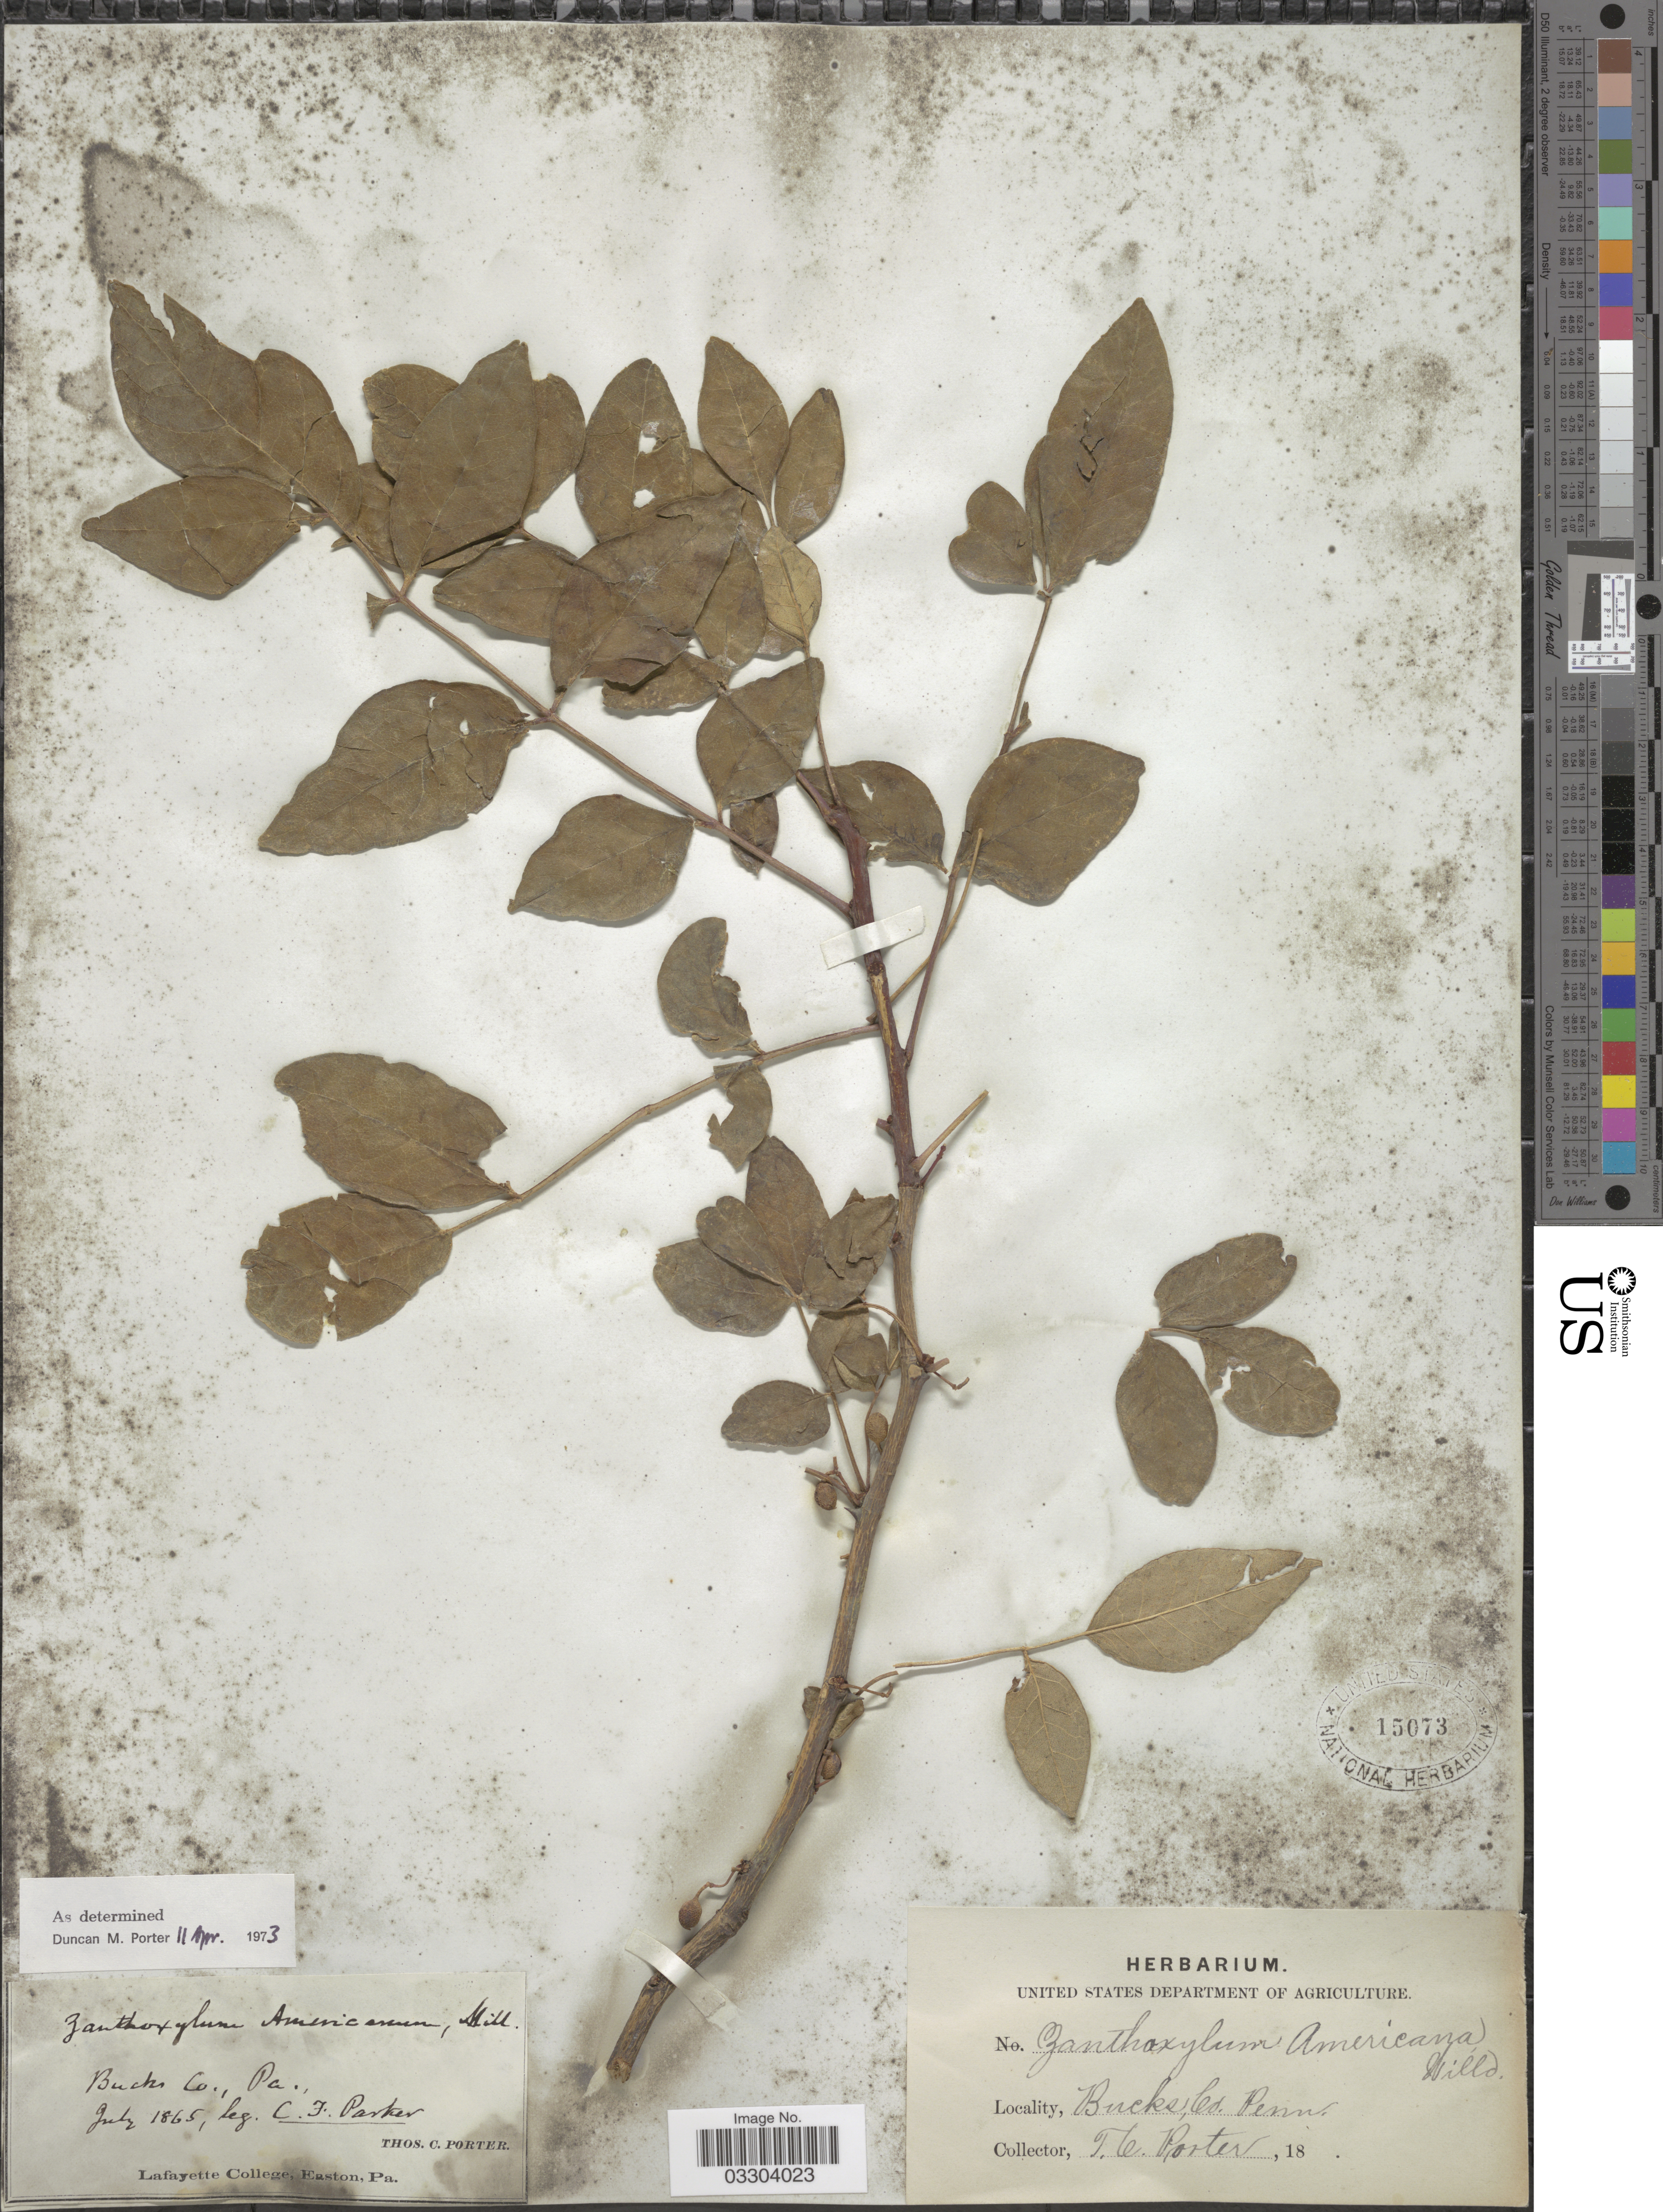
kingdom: Plantae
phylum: Tracheophyta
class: Magnoliopsida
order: Sapindales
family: Rutaceae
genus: Zanthoxylum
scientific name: Zanthoxylum americanum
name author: Mill.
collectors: C. F. Parker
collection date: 1865-07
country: United States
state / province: Pennsylvania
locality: Bucks Co.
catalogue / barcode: US 15073